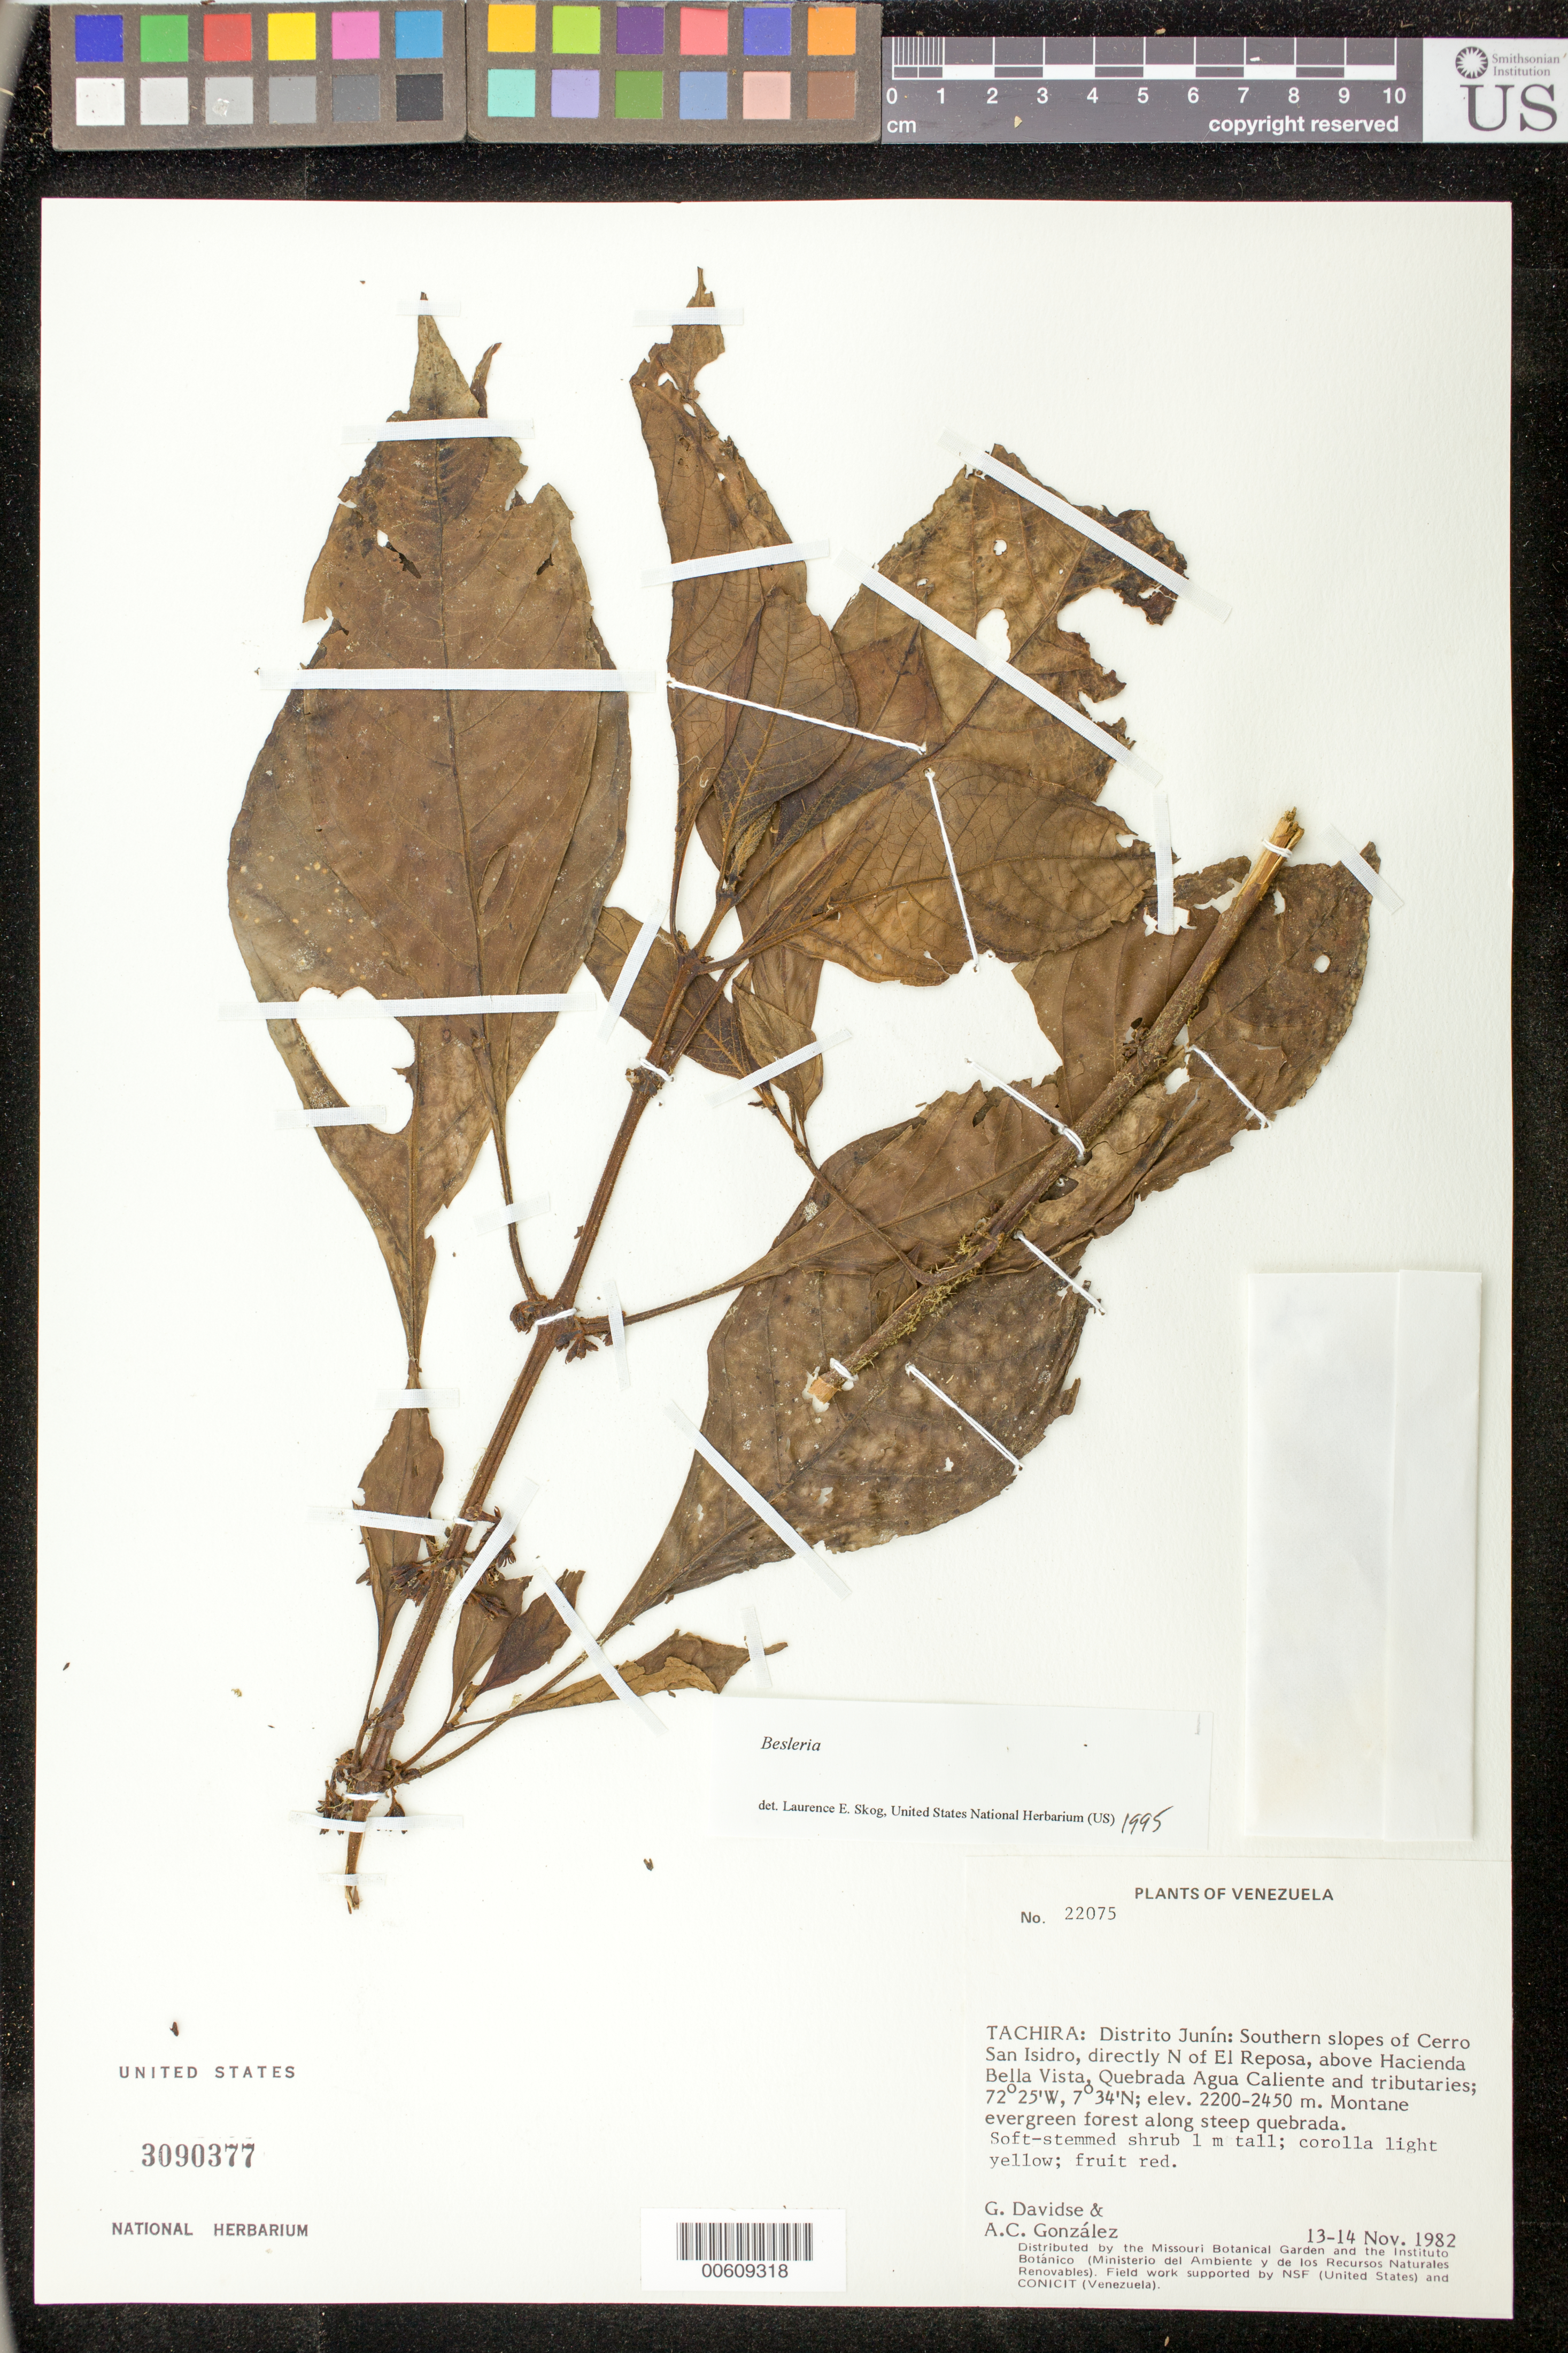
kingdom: Plantae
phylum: Tracheophyta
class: Magnoliopsida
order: Lamiales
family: Gesneriaceae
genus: Besleria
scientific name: Besleria sp.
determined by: Skog, Laurence E.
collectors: G. Davidse & A. C. González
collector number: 22075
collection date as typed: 13-14 Nov 1982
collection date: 1982-11-13/1982-11-14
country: Venezuela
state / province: Táchira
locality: Distrito Junín: southern slopes of Cerro San Isidro, directly N of El Reposa, above hacienda Bella Vista, Quebrada Agua Caliente and tributaries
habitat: Montane evergreen forest along steep quebrada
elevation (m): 2200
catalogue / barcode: US 3090377